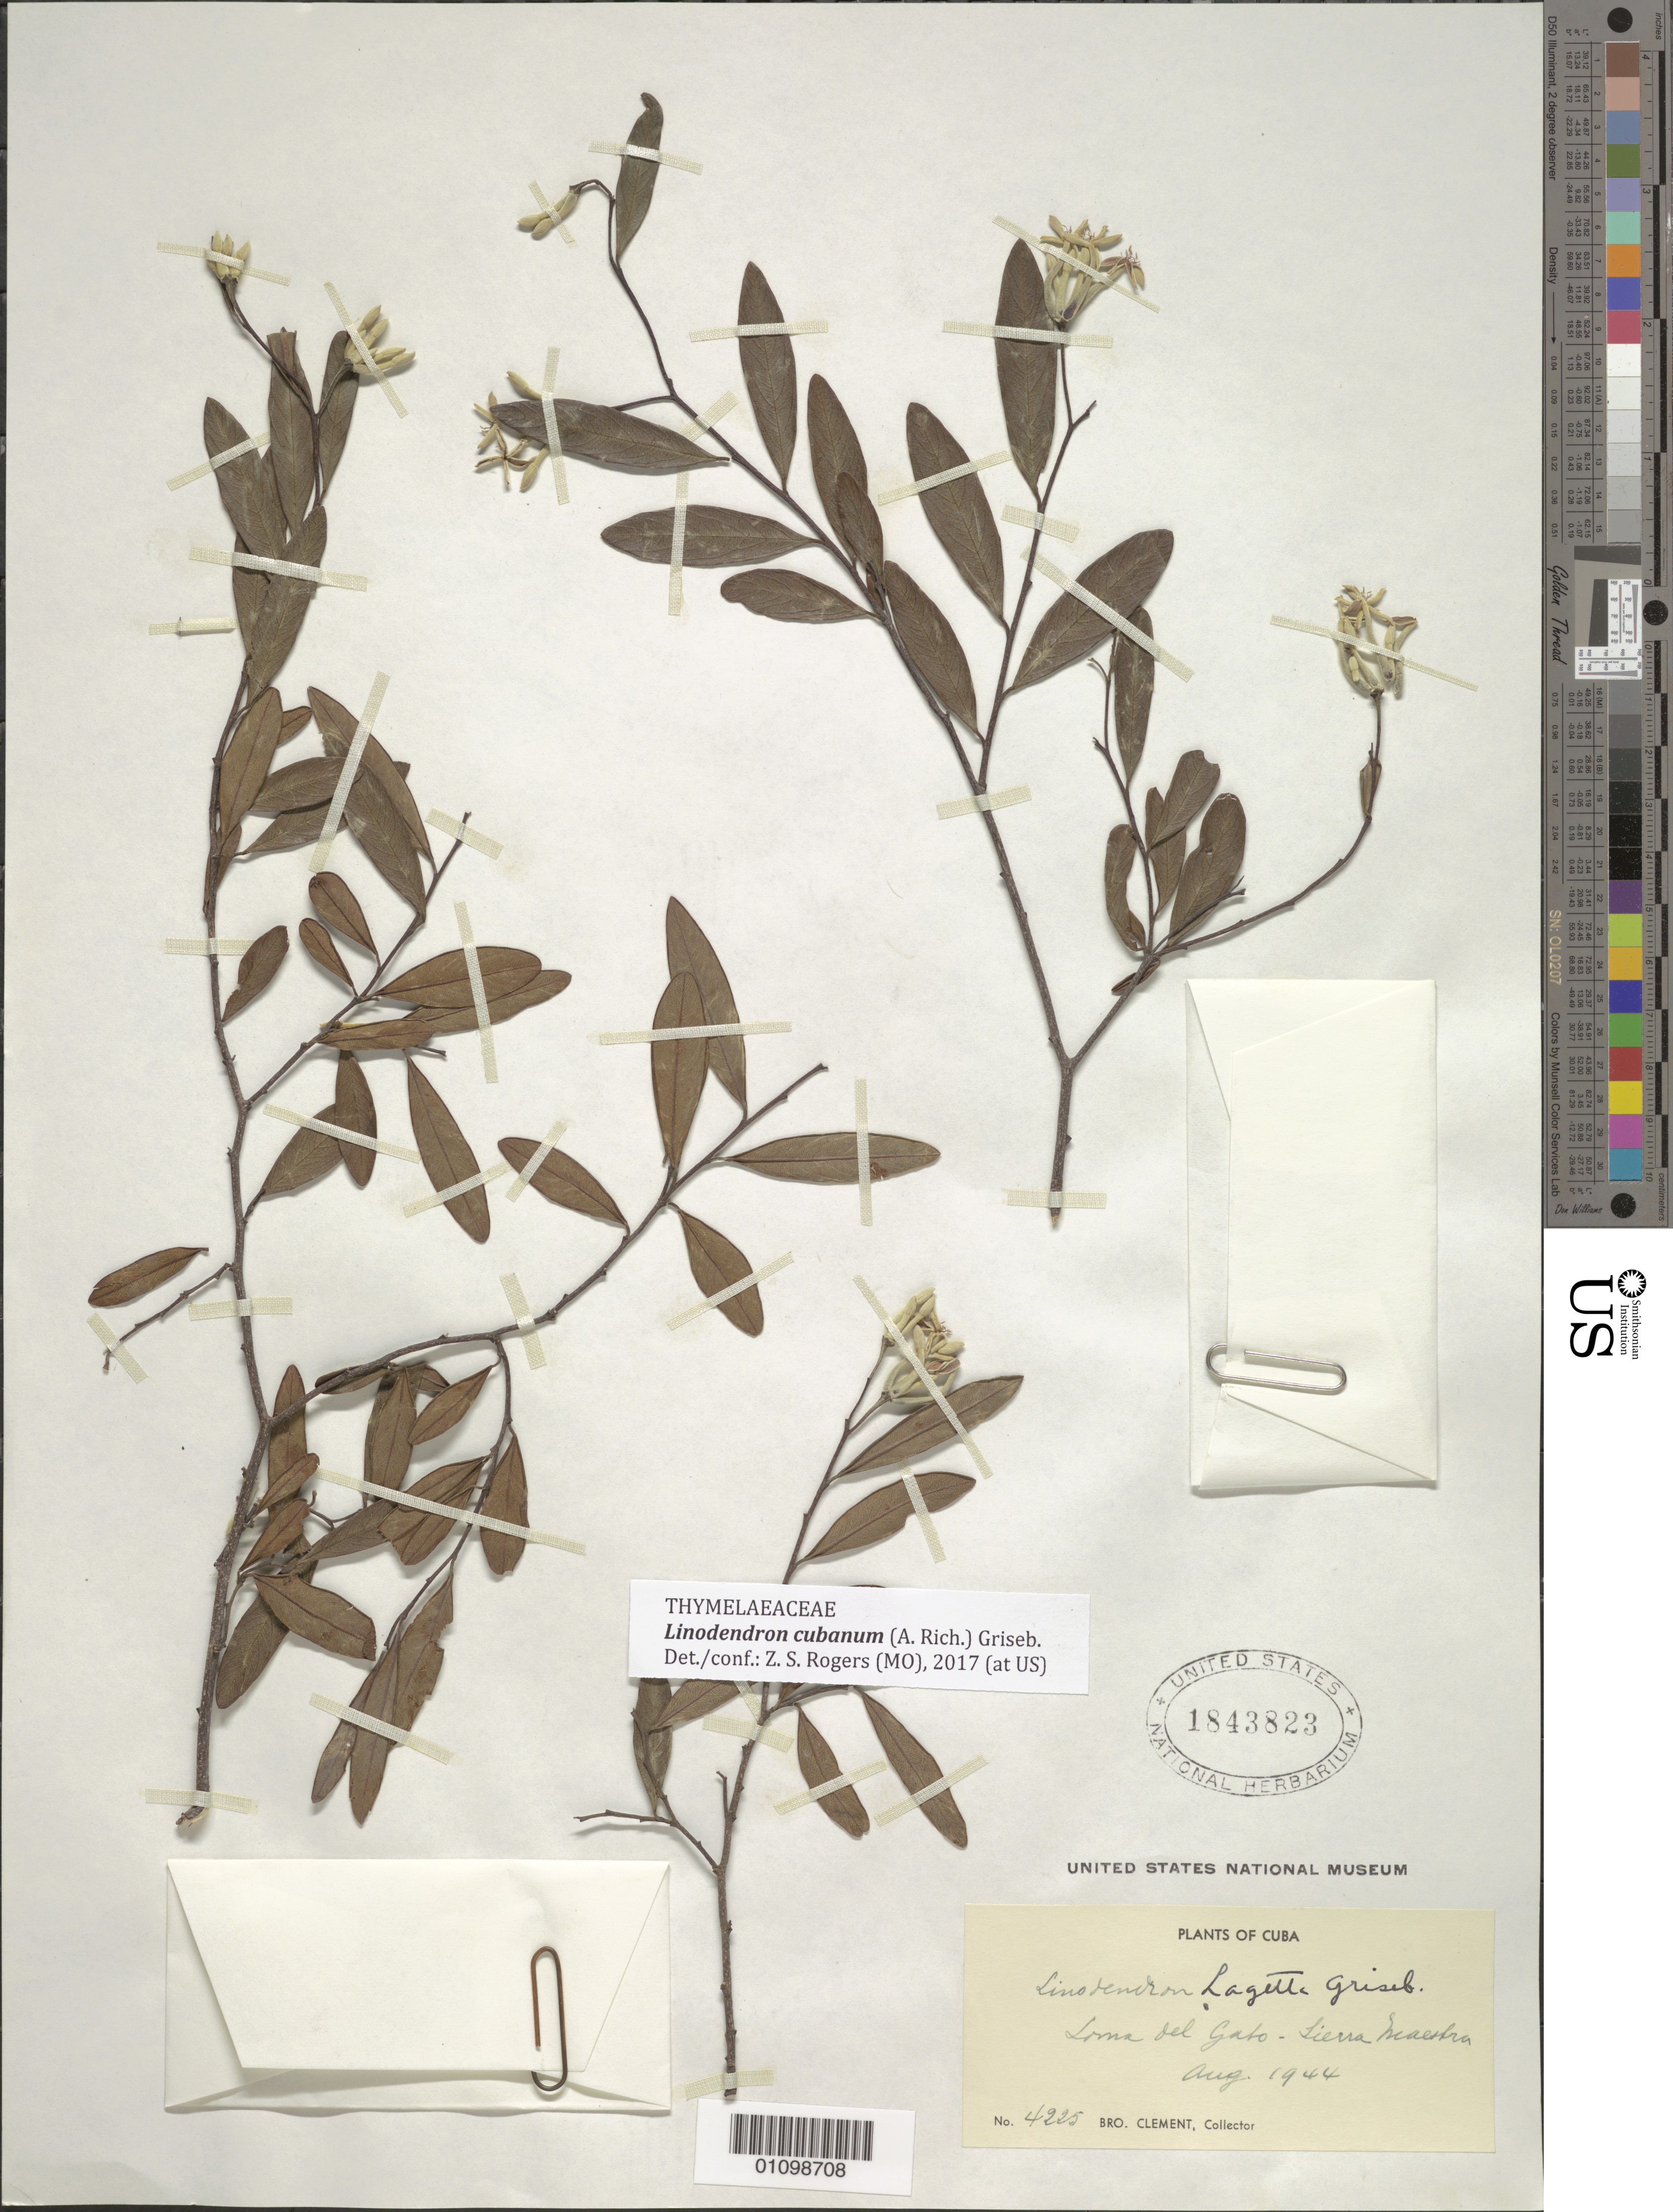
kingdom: Plantae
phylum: Tracheophyta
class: Magnoliopsida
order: Malvales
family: Thymelaeaceae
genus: Linodendron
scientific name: Linodendron cubanum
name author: Urb.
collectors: B. Clement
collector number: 4225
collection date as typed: Aug 1944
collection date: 1944-08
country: Cuba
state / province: Villa Clara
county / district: Santa Clara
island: Cuba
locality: Loma del Carmen - Sierra Maesbra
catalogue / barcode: US 1843823